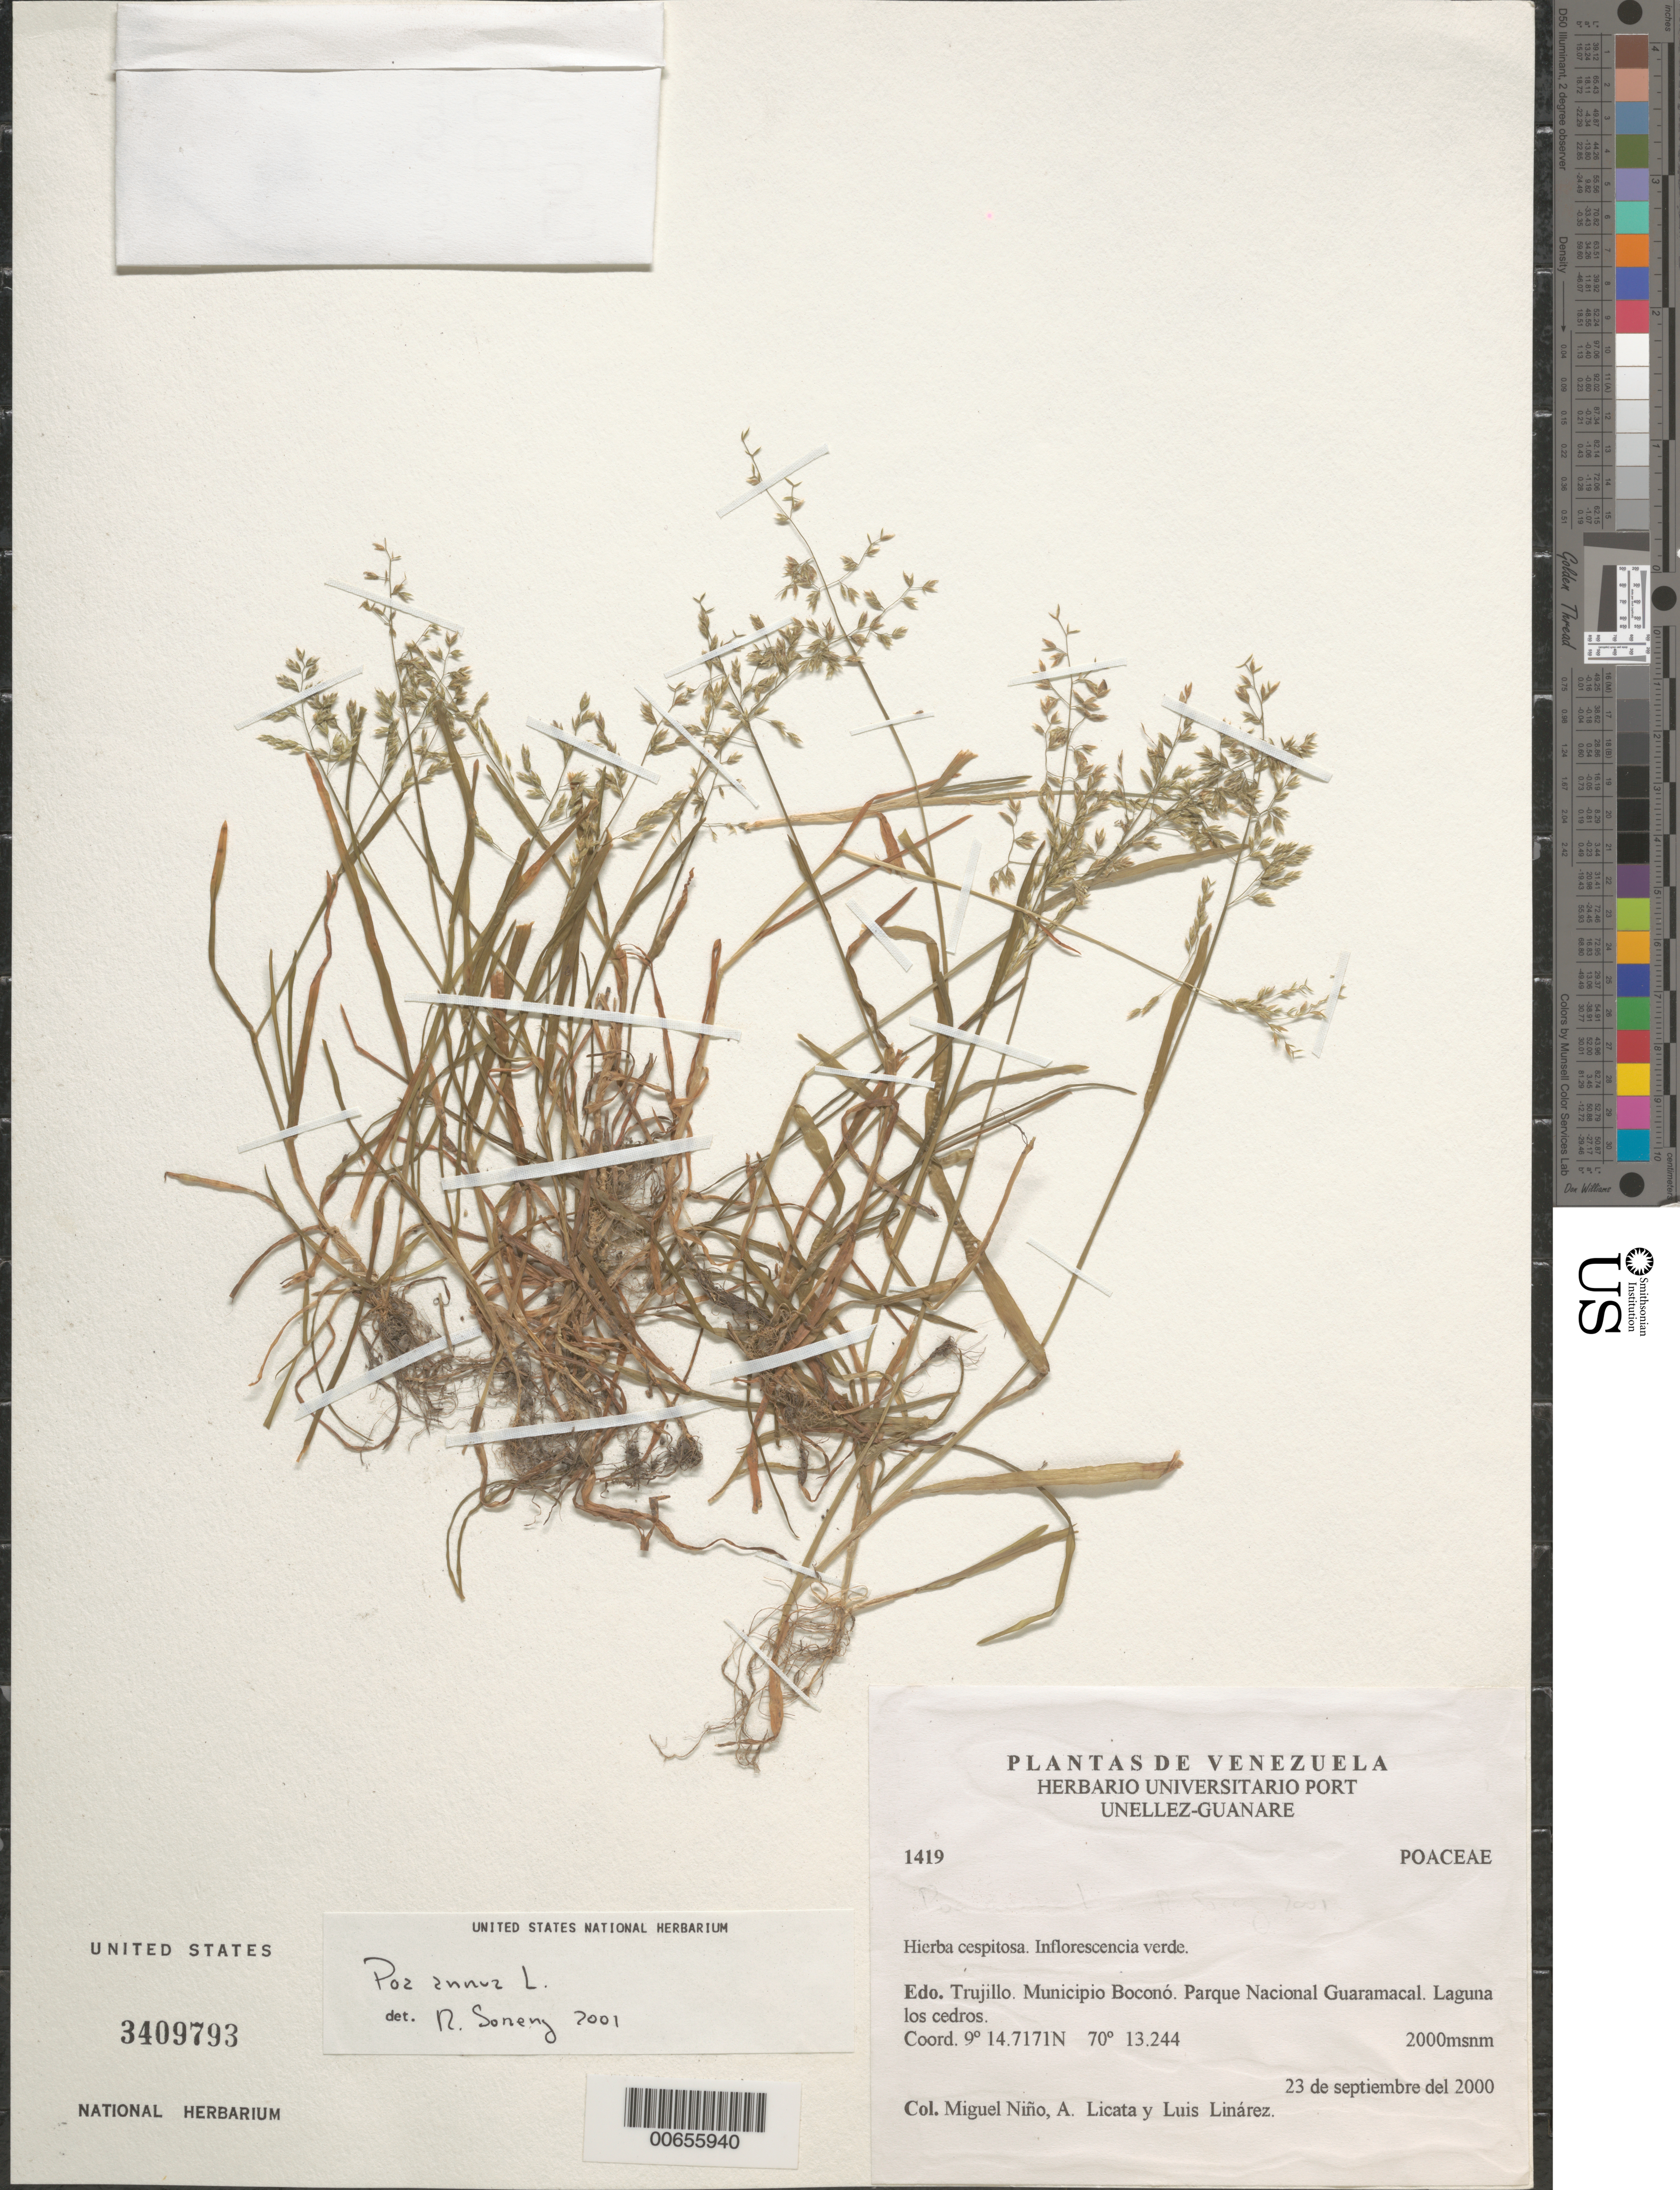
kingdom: Plantae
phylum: Tracheophyta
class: Liliopsida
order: Poales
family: Poaceae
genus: Poa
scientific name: Poa annua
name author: L.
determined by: Soreng, Robert J., Research Associate (BOT), Smithsonian Institution - National Museum of Natural History (UNITED STATES)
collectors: S. M. Niño, A. Licata & L. Linárez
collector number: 1419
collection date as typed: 23 Sep 2000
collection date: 2000-09-23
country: Venezuela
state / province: Trujillo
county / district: Boconó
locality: Parque Nacional Guaramacal, Laguna Los Cedros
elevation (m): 2000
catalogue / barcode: US 3409793